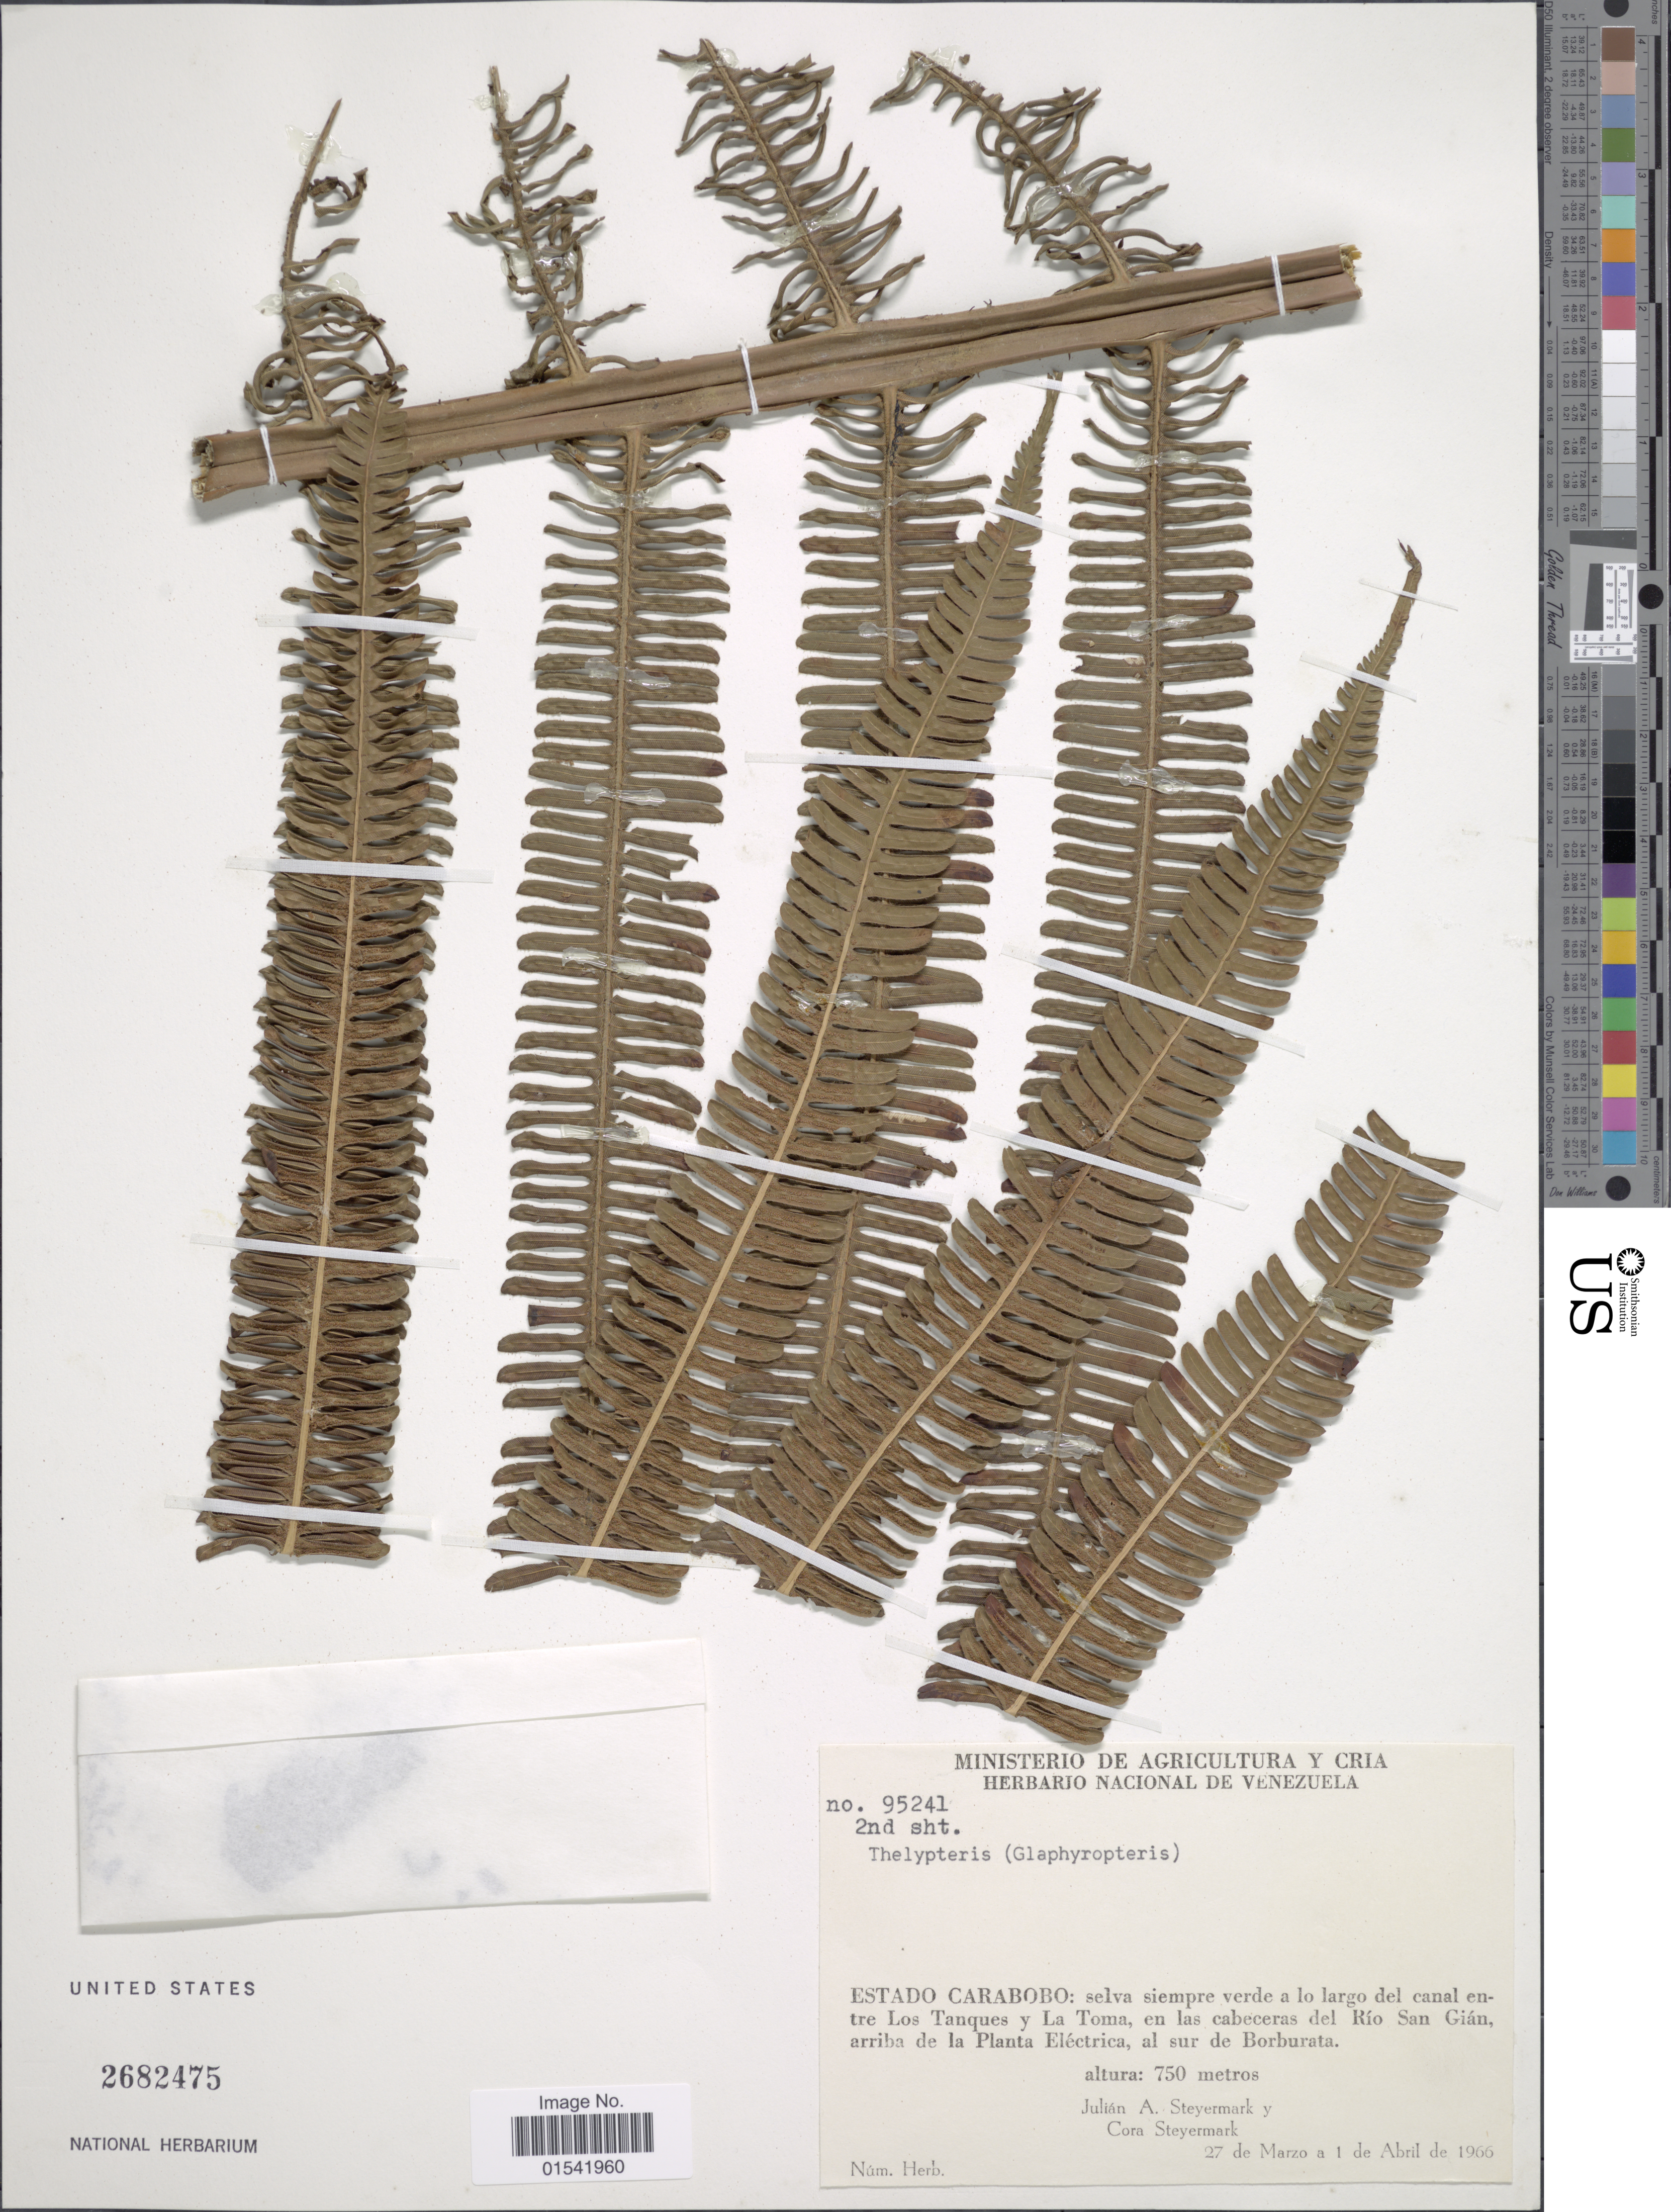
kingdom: Plantae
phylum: Tracheophyta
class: Polypodiopsida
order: Polypodiales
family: Thelypteridaceae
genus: Steiropteris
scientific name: Steiropteris decussata var. decussata (L.) comb. nov., ined. 2015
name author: (L.)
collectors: J. Steyermark & C. Steyermark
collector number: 95241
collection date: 1966-03-27/1966-04-01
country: Venezuela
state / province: Carabobo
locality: Selva siempre verde a lo largo del canal entre Los Tanques y La Toma, en las cabeceras del Río San Gián, arriba de la Planta Eléctrica, al sur de Borburata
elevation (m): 750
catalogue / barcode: US 2682475